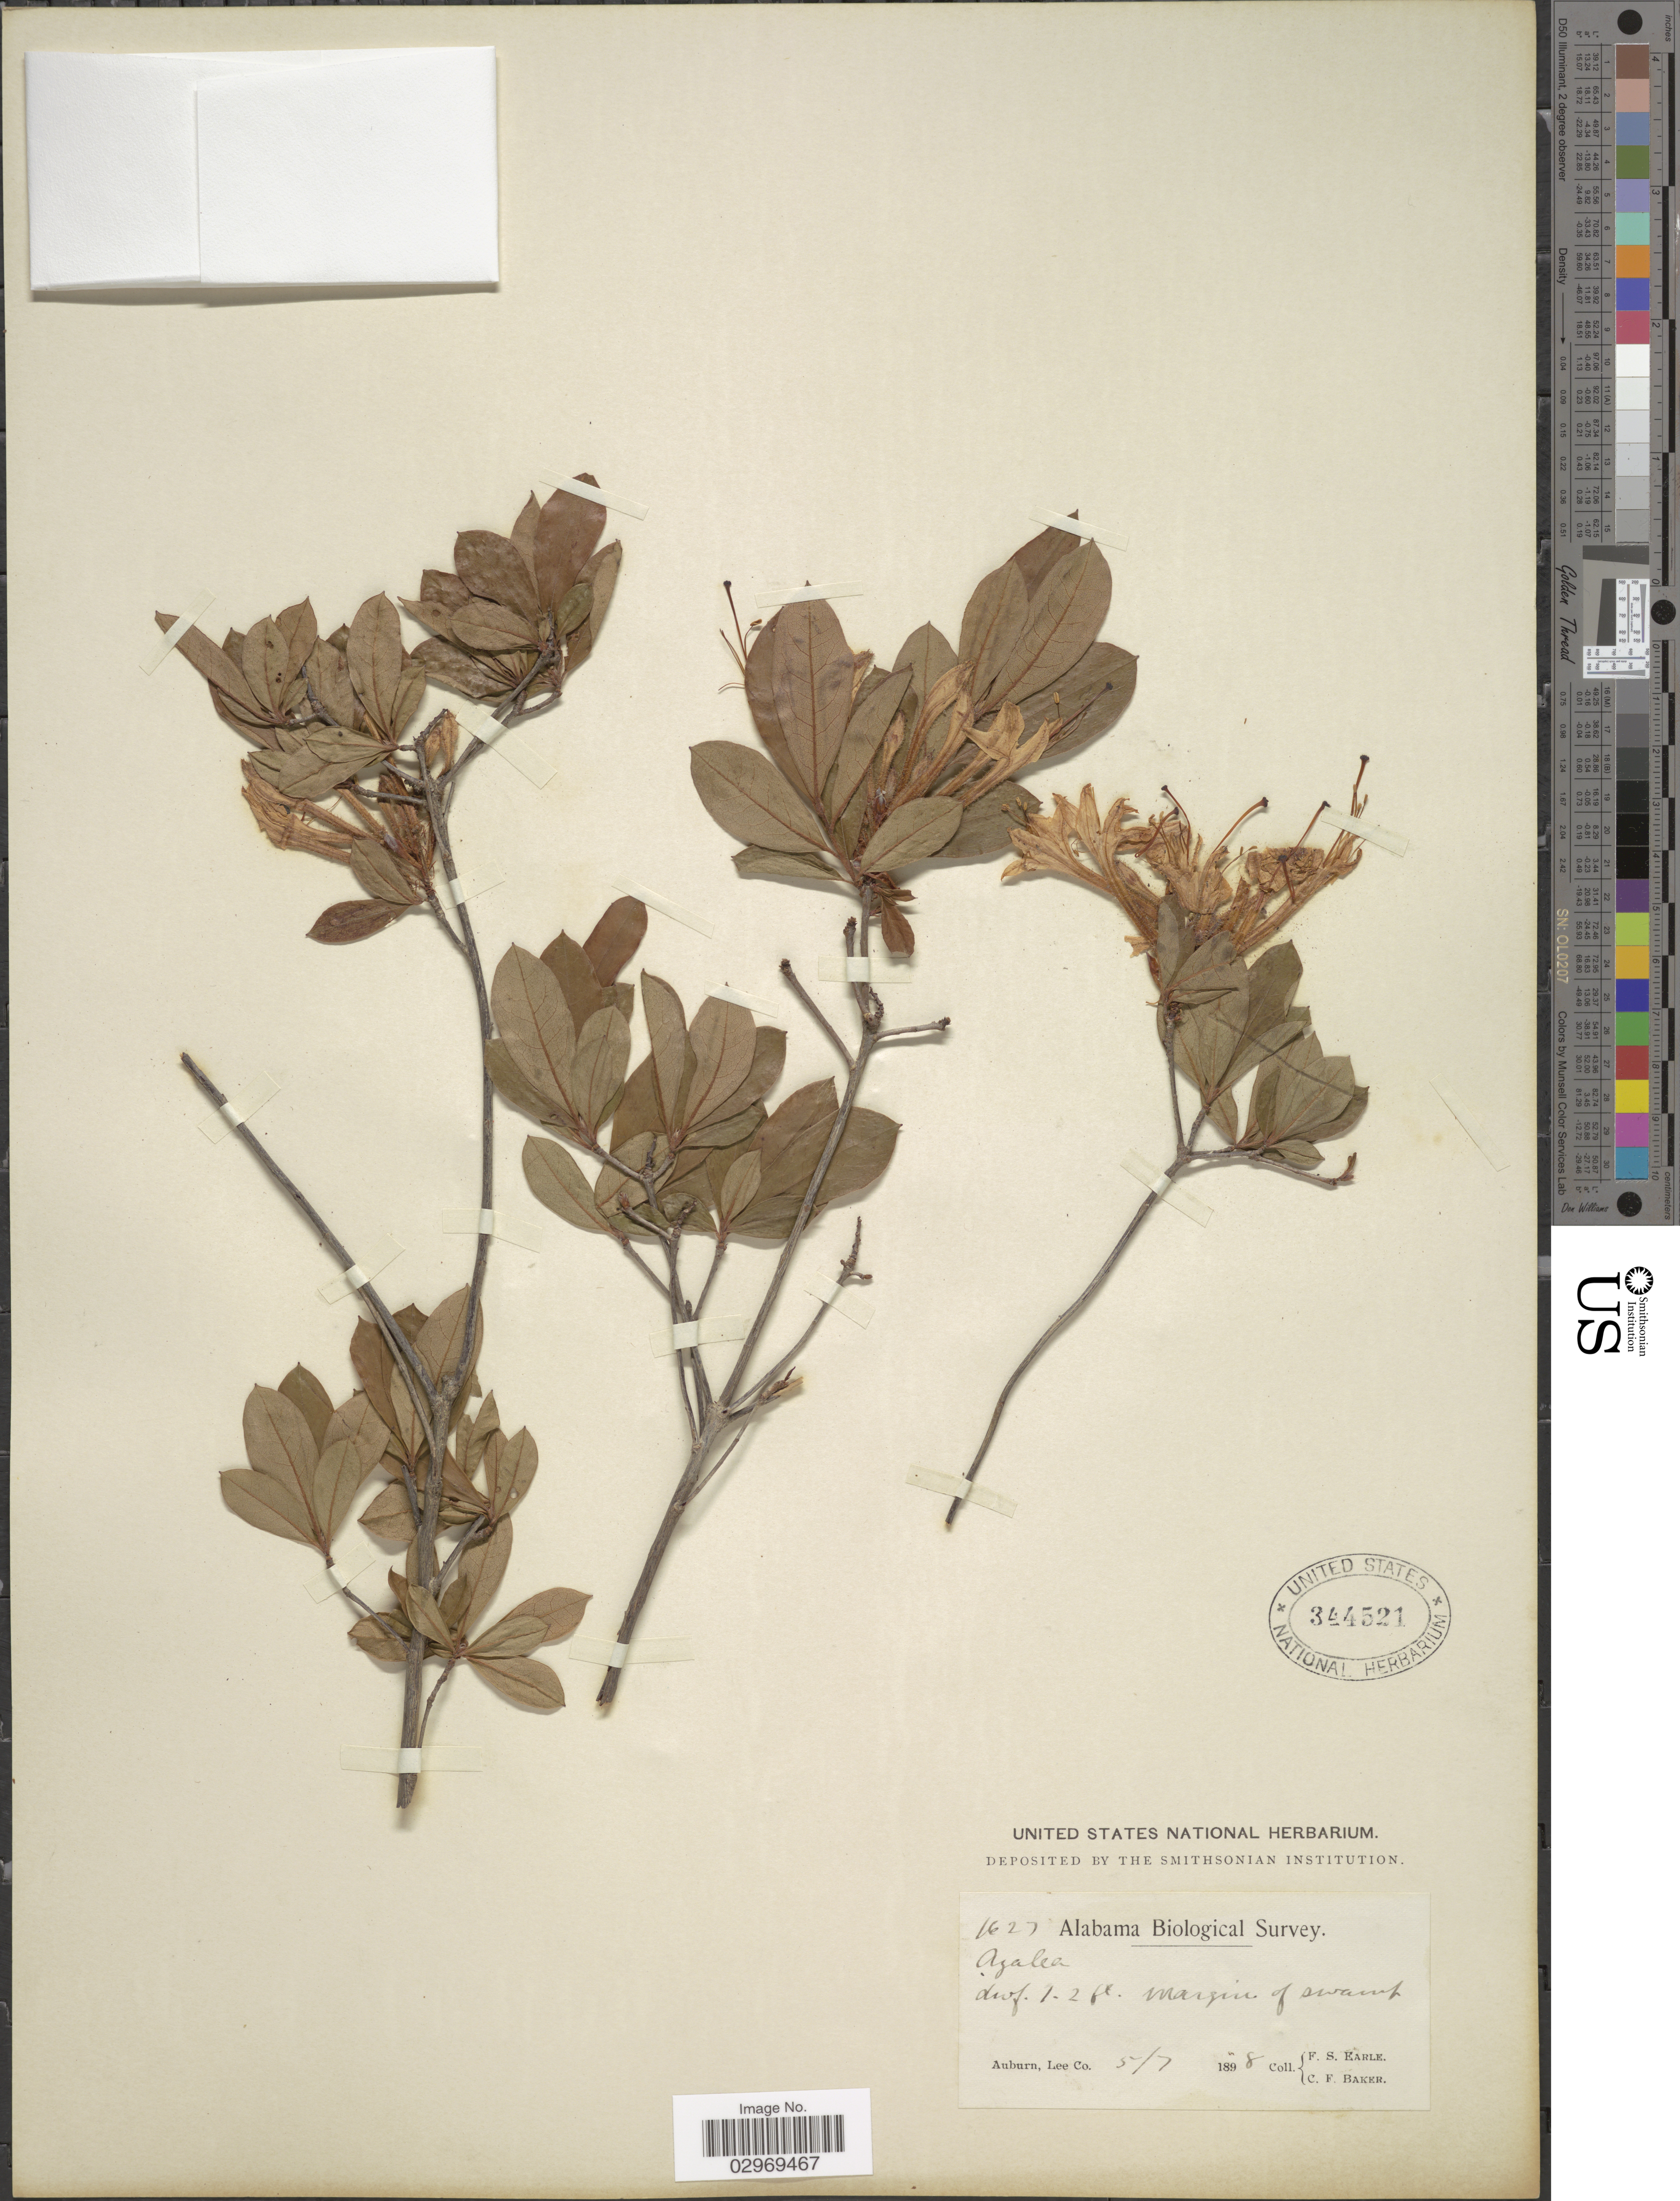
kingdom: Plantae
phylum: Tracheophyta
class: Magnoliopsida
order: Ericales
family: Ericaceae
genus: Rhododendron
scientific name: Rhododendron viscosum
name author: (L.) Torr.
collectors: F. S. Earle & C. F. Baker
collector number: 1627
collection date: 1898-05-07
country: United States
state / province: Alabama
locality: Alabama Biological Survey, Auburn, Lee Co.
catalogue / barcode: US 344521